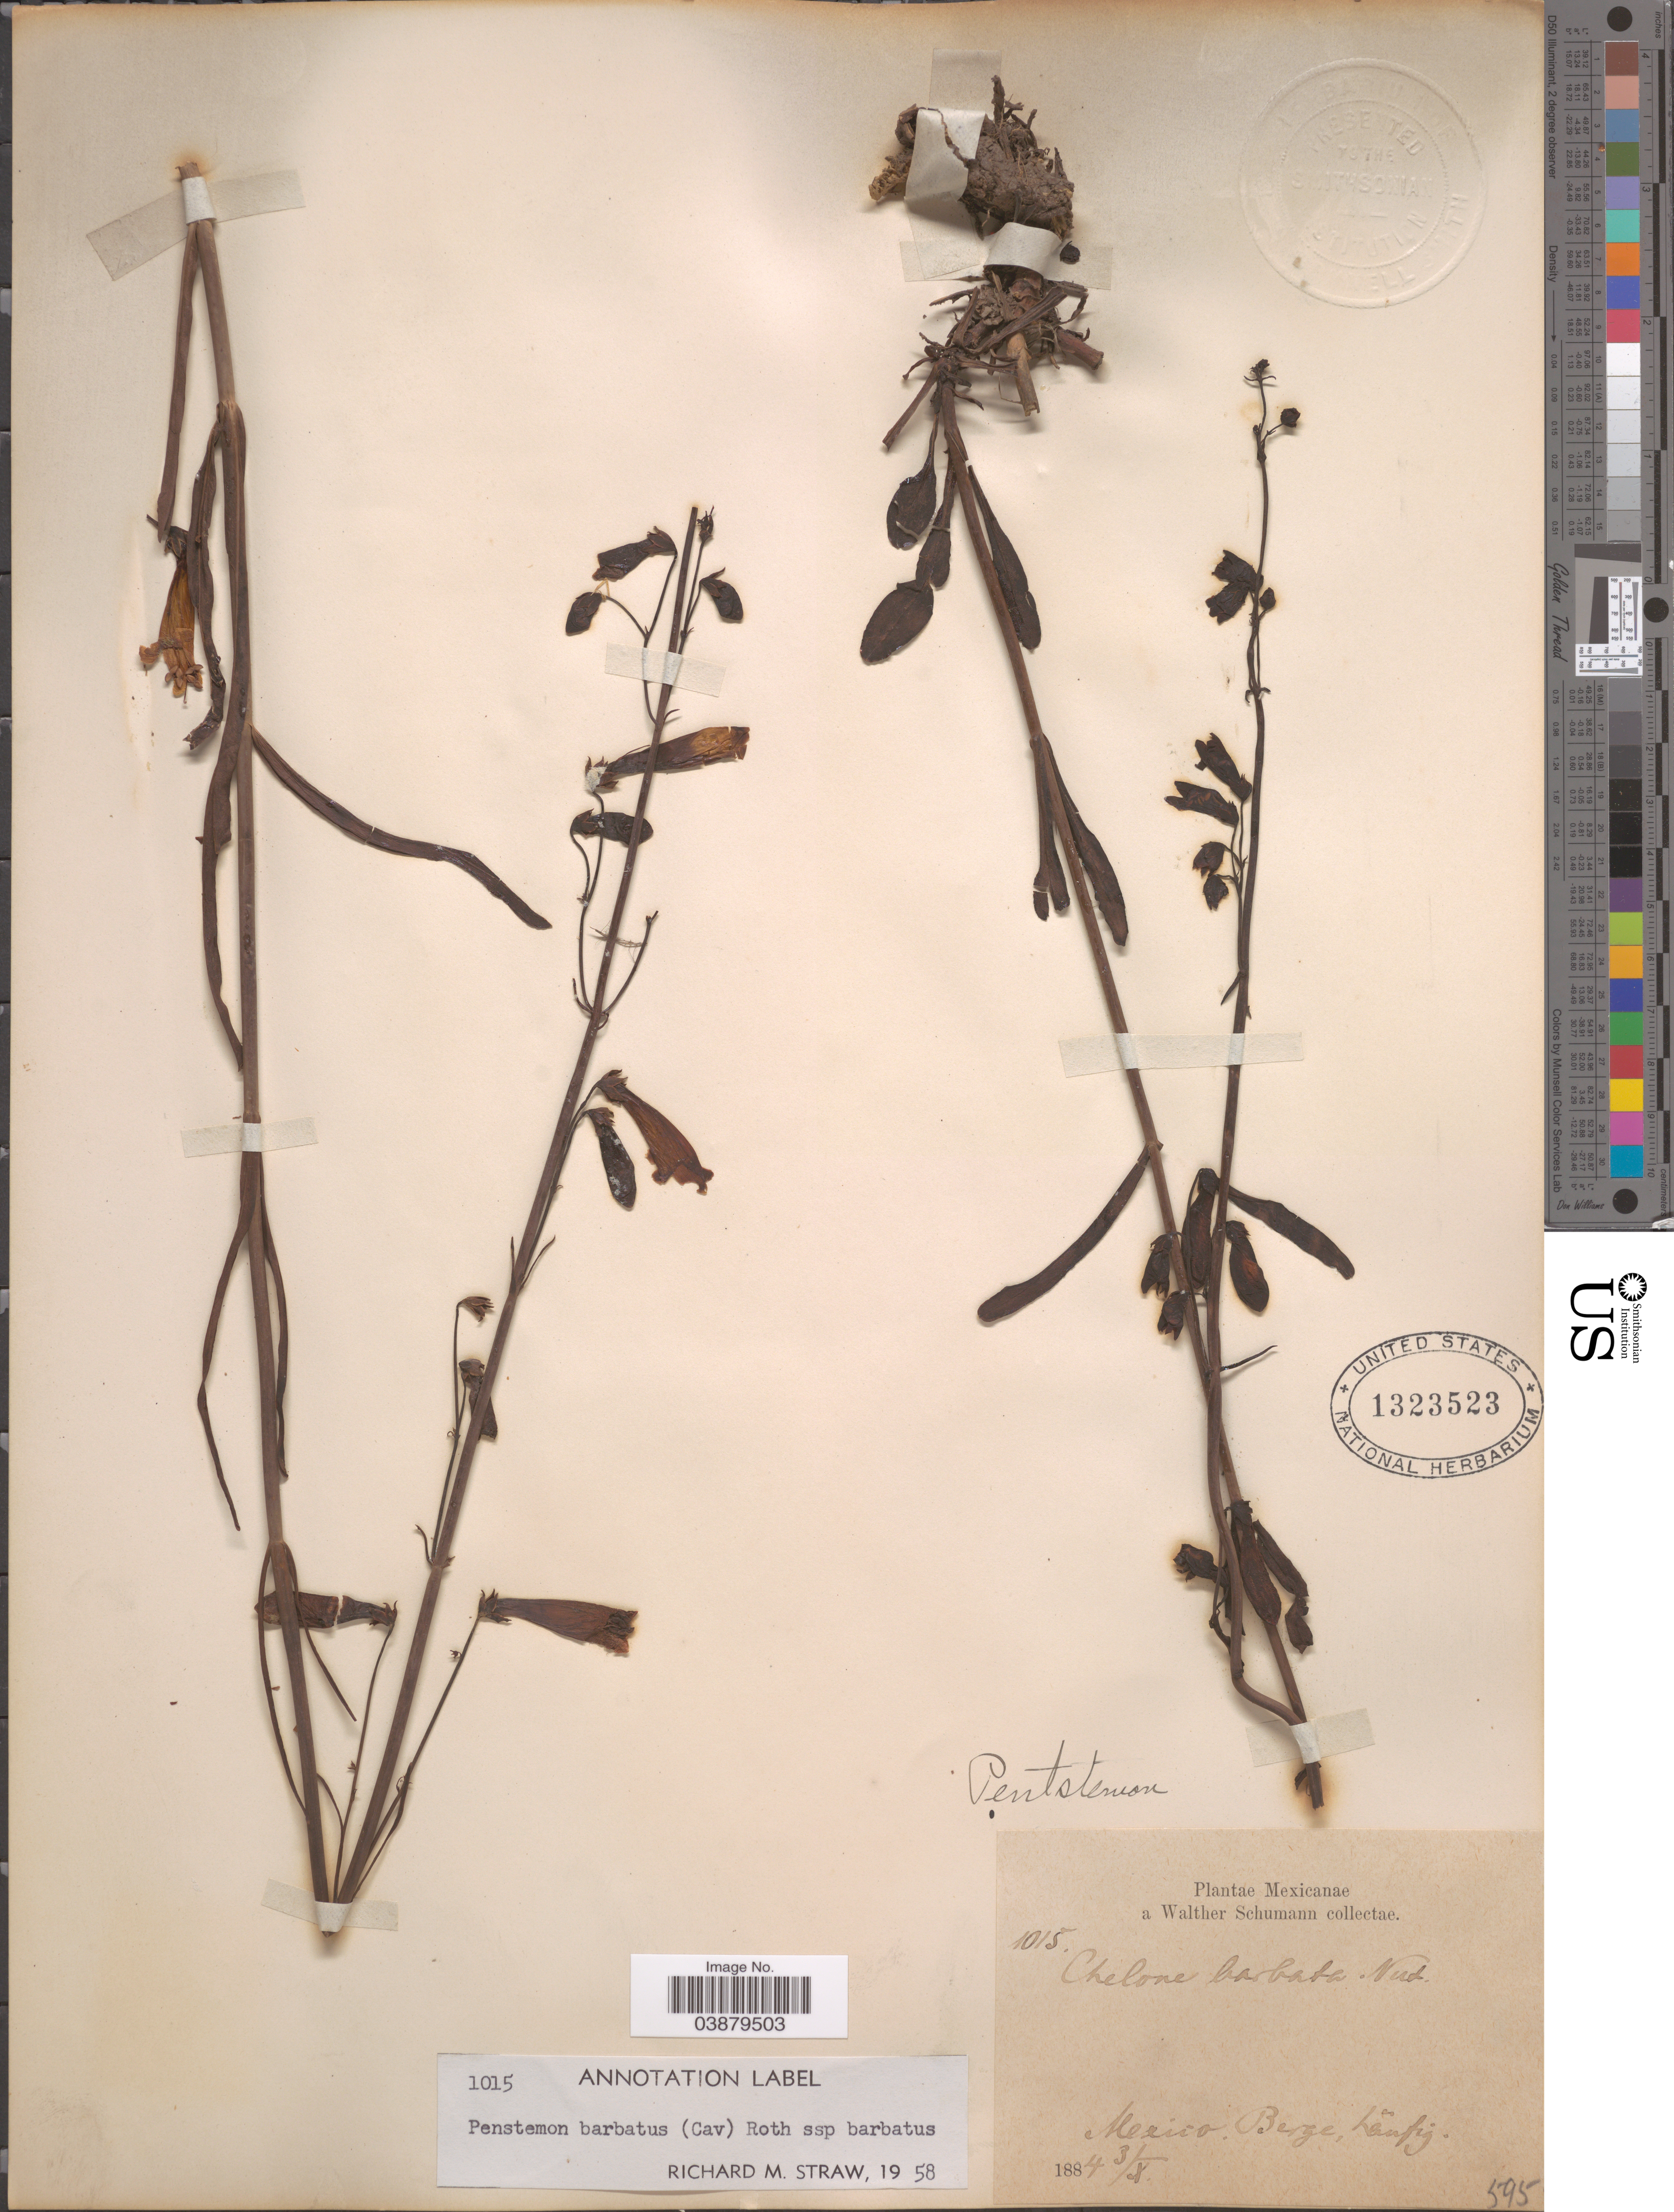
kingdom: Plantae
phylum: Tracheophyta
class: Magnoliopsida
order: Lamiales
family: Plantaginaceae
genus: Penstemon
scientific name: Penstemon barbatus subsp. barbatus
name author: (Cav.) Roth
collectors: W. Schumann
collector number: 1015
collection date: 1884-10-03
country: Mexico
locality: Berge, haüfig.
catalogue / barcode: US 1323523